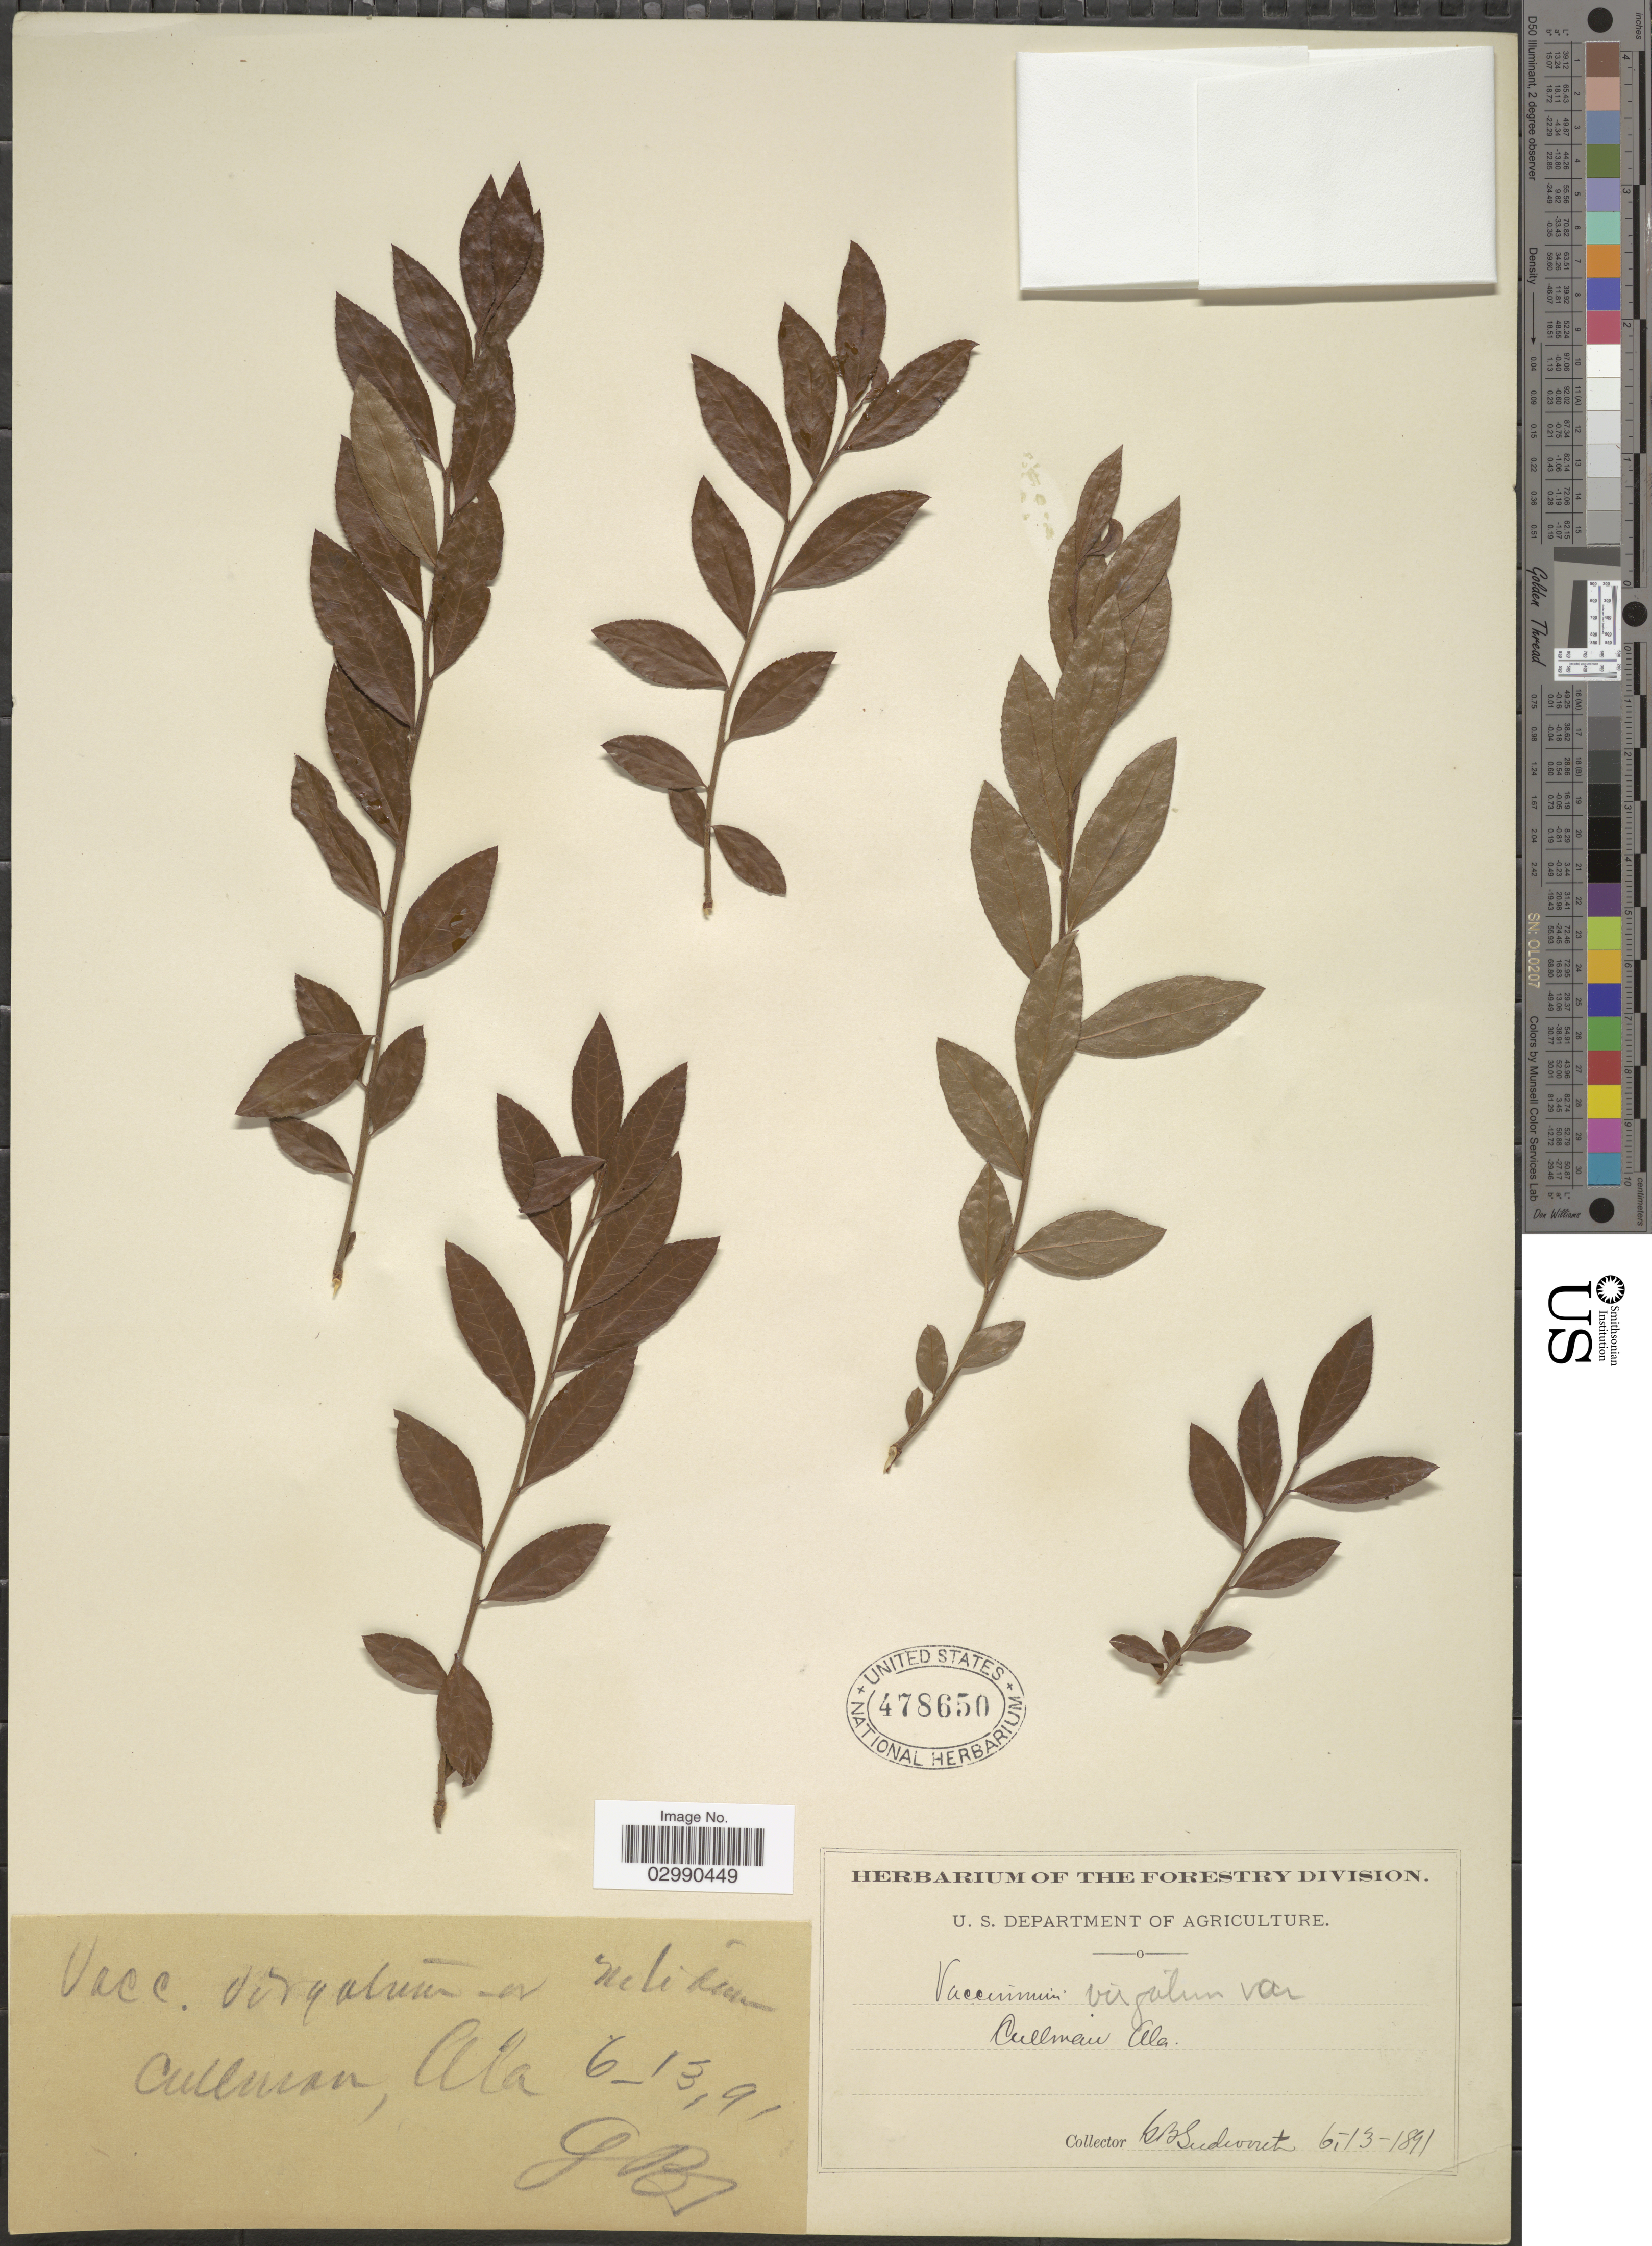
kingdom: Plantae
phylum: Tracheophyta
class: Magnoliopsida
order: Ericales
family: Ericaceae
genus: Vaccinium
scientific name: Vaccinium vacillans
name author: Kalm ex Torr.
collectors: G. B. Sudworth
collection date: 1891-06-13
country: United States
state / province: Alabama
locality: Cullman Ala.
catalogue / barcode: US 478650